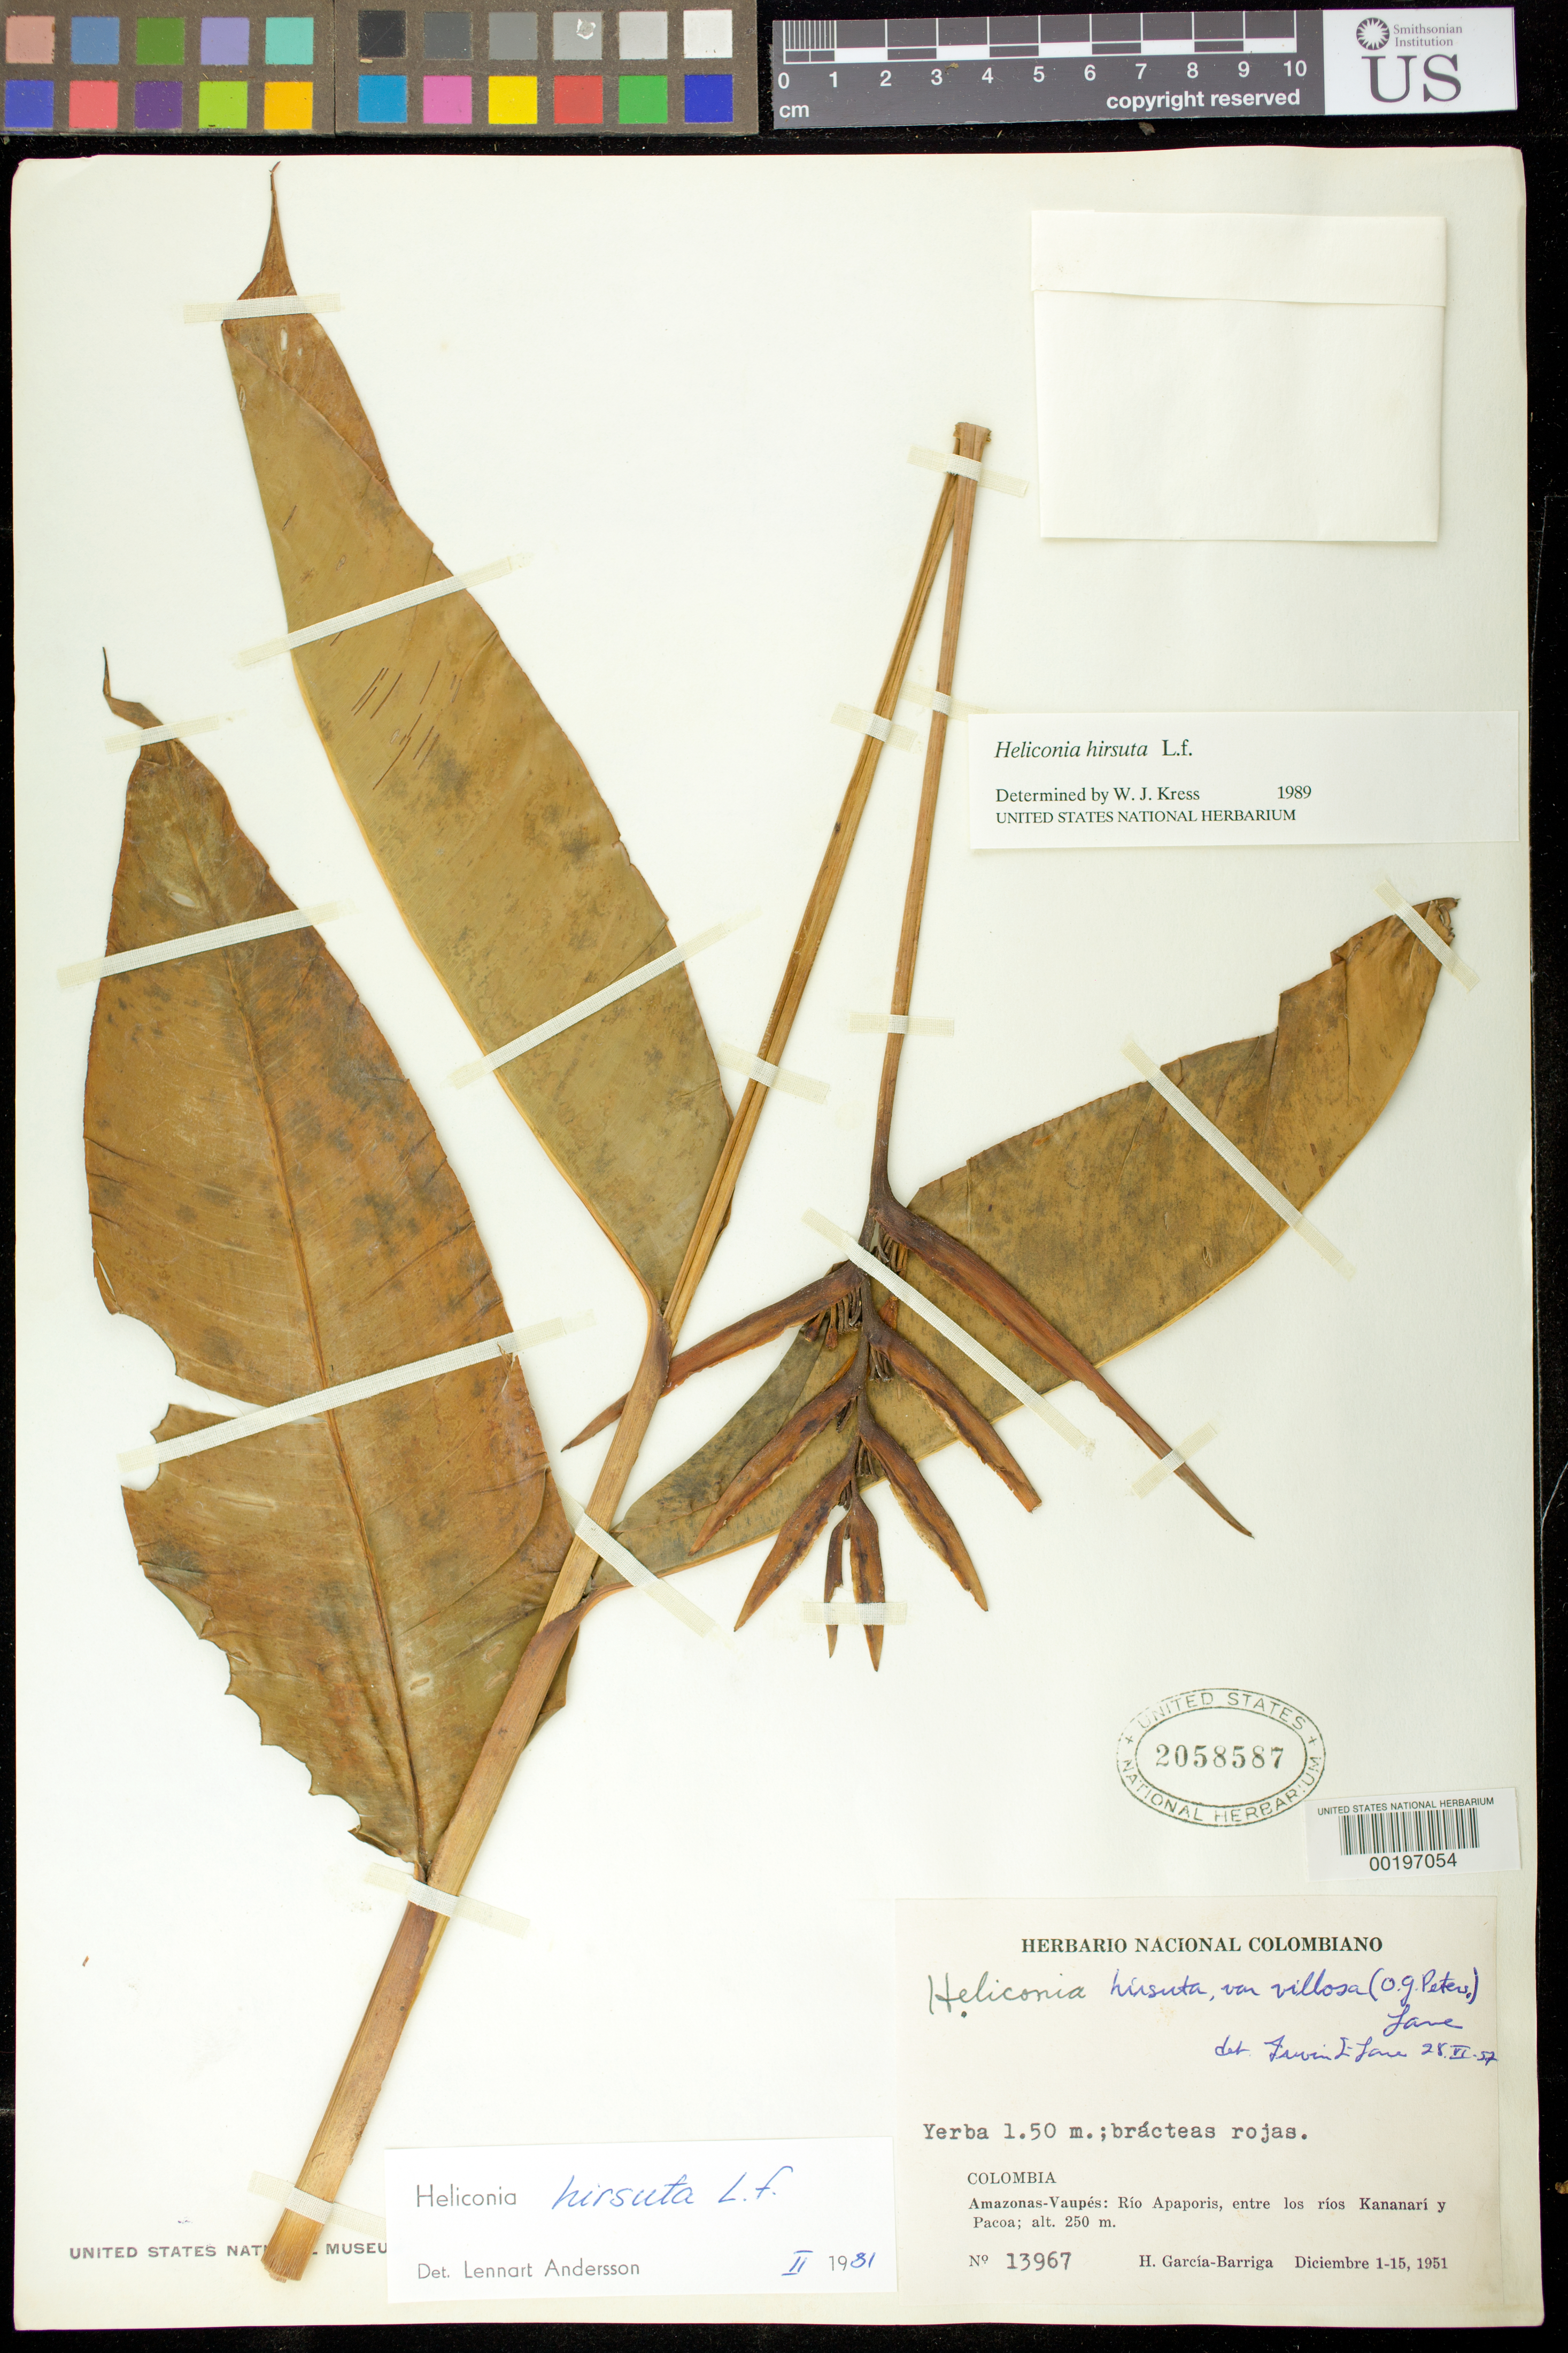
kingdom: Plantae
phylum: Tracheophyta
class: Liliopsida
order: Zingiberales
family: Heliconiaceae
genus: Heliconia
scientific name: Heliconia hirsuta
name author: L. f.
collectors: H. García Barriga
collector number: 13967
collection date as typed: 01 Dec 1951 to 15 Dec 1951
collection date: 1951-12-01/1951-12-15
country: Colombia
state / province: Amazônas / Vaupés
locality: Rio Apaporis, between Rios Kananari and Pacoa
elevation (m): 250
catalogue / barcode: US 2058587